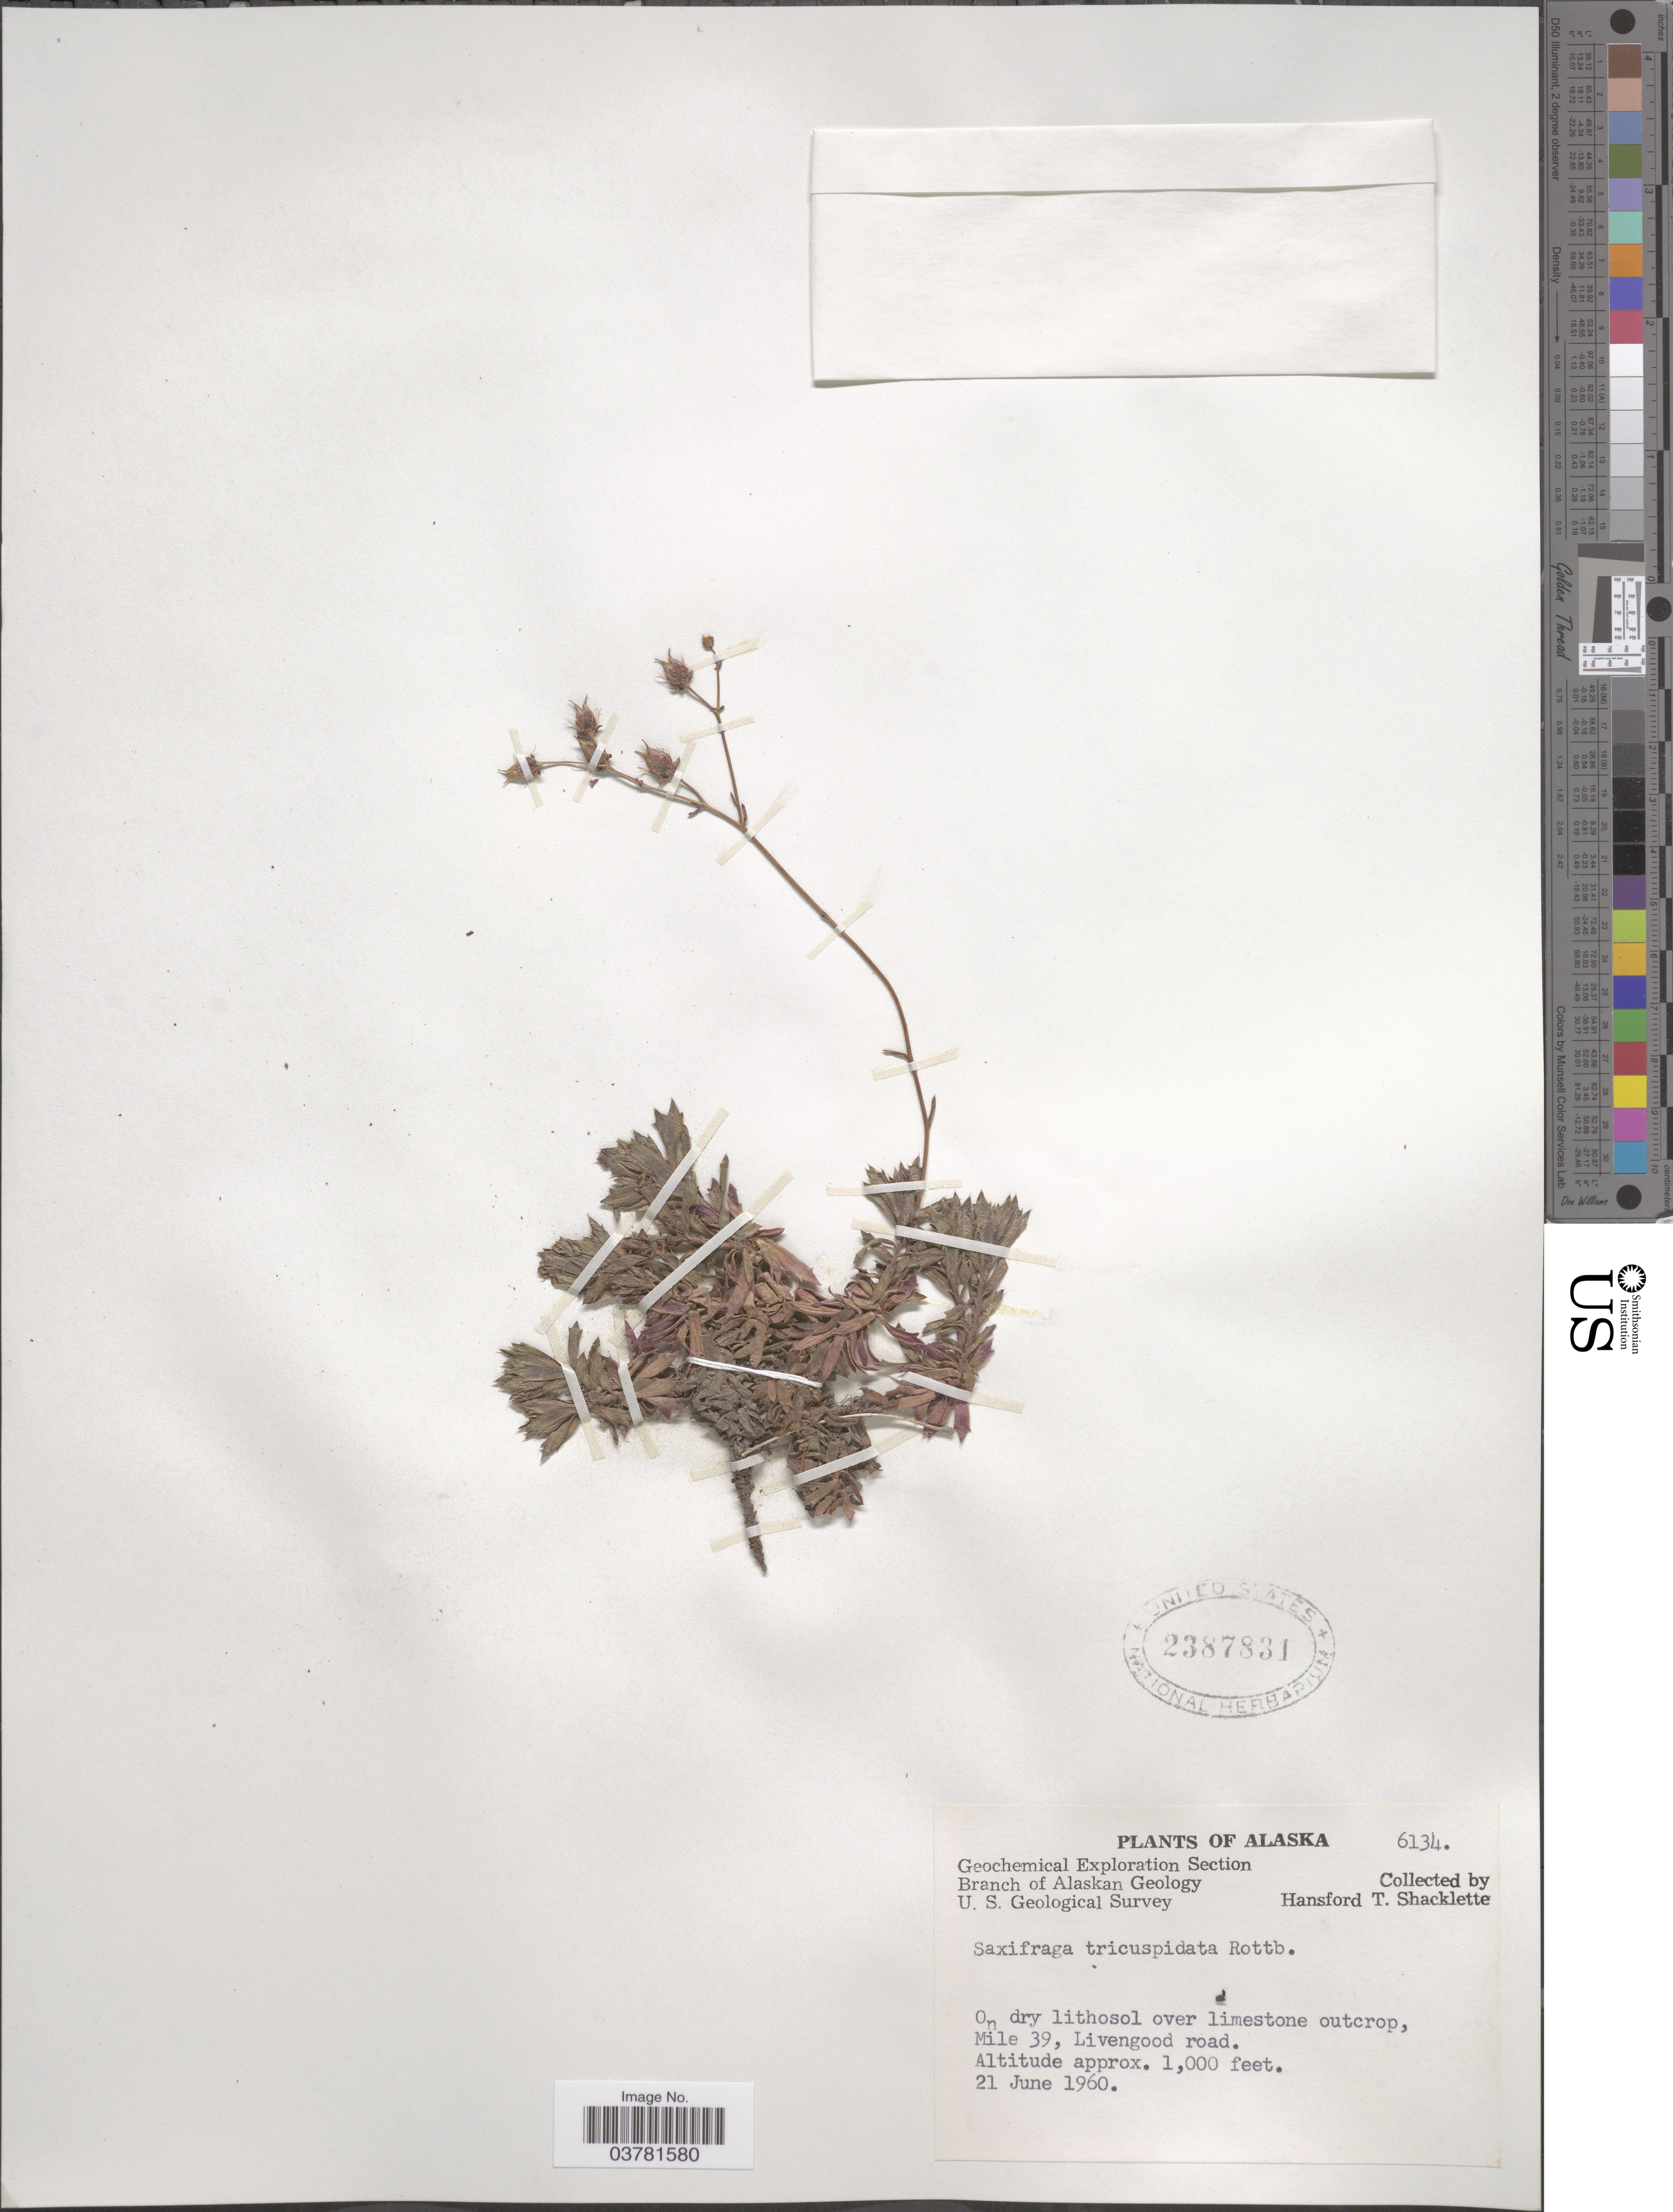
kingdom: Plantae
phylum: Tracheophyta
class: Magnoliopsida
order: Saxifragales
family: Saxifragaceae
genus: Saxifraga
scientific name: Saxifraga tricuspidata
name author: Rottb.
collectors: H. Shacklette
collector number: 6134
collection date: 1960-06-21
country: United States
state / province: Alaska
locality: Geochemical Exploration Section. U.S. Geological Survey. On dry lithosol over limestone outcrop, Mile 39, Livengood road.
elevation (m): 305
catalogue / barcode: US 2387831